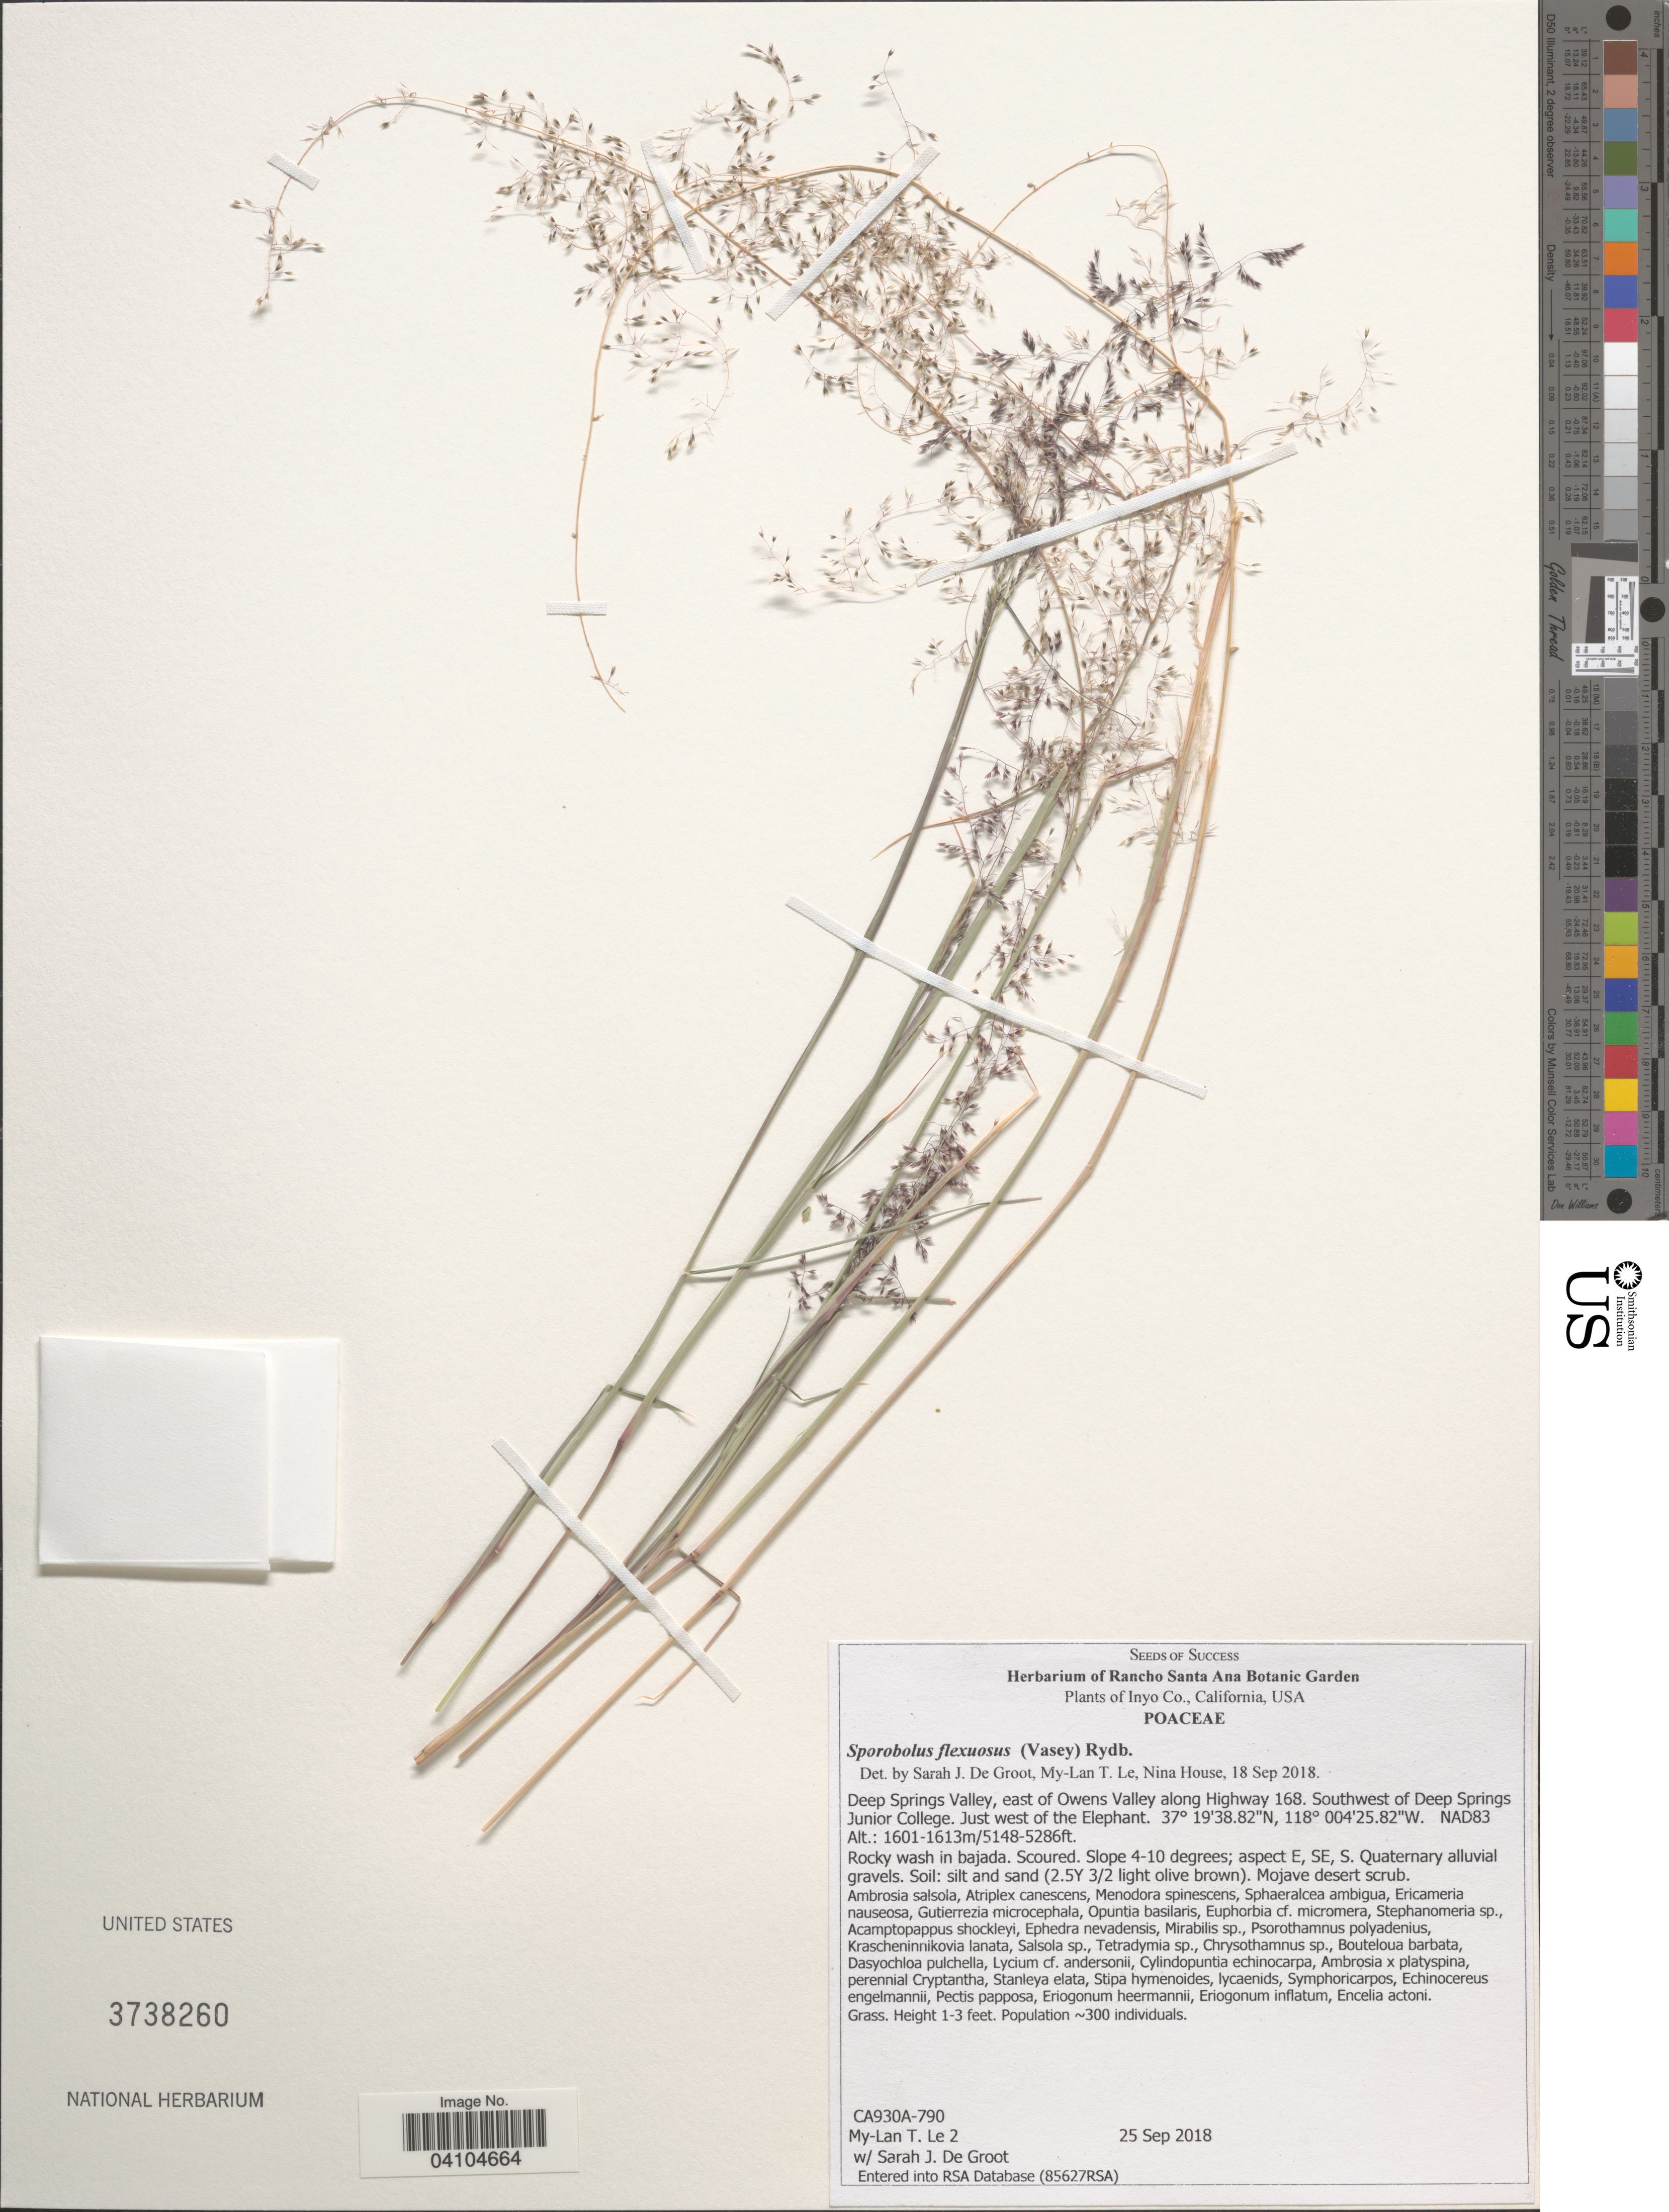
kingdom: Plantae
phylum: Tracheophyta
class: Liliopsida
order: Poales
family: Poaceae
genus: Sporobolus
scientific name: Sporobolus flexuosus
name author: (Thurb.) Rydb.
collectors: M. Le & S. De Groot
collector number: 2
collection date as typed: Transcribed d/m/y: 25/9/2018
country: United States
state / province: California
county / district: Inyo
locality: Inyo Co. Deep Springs Valley, east of Owens Valley along Highway 168. Southwest of Deep Springs Junior College. Just west of the Elephant. NAD83.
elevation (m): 1601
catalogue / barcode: US 3738260